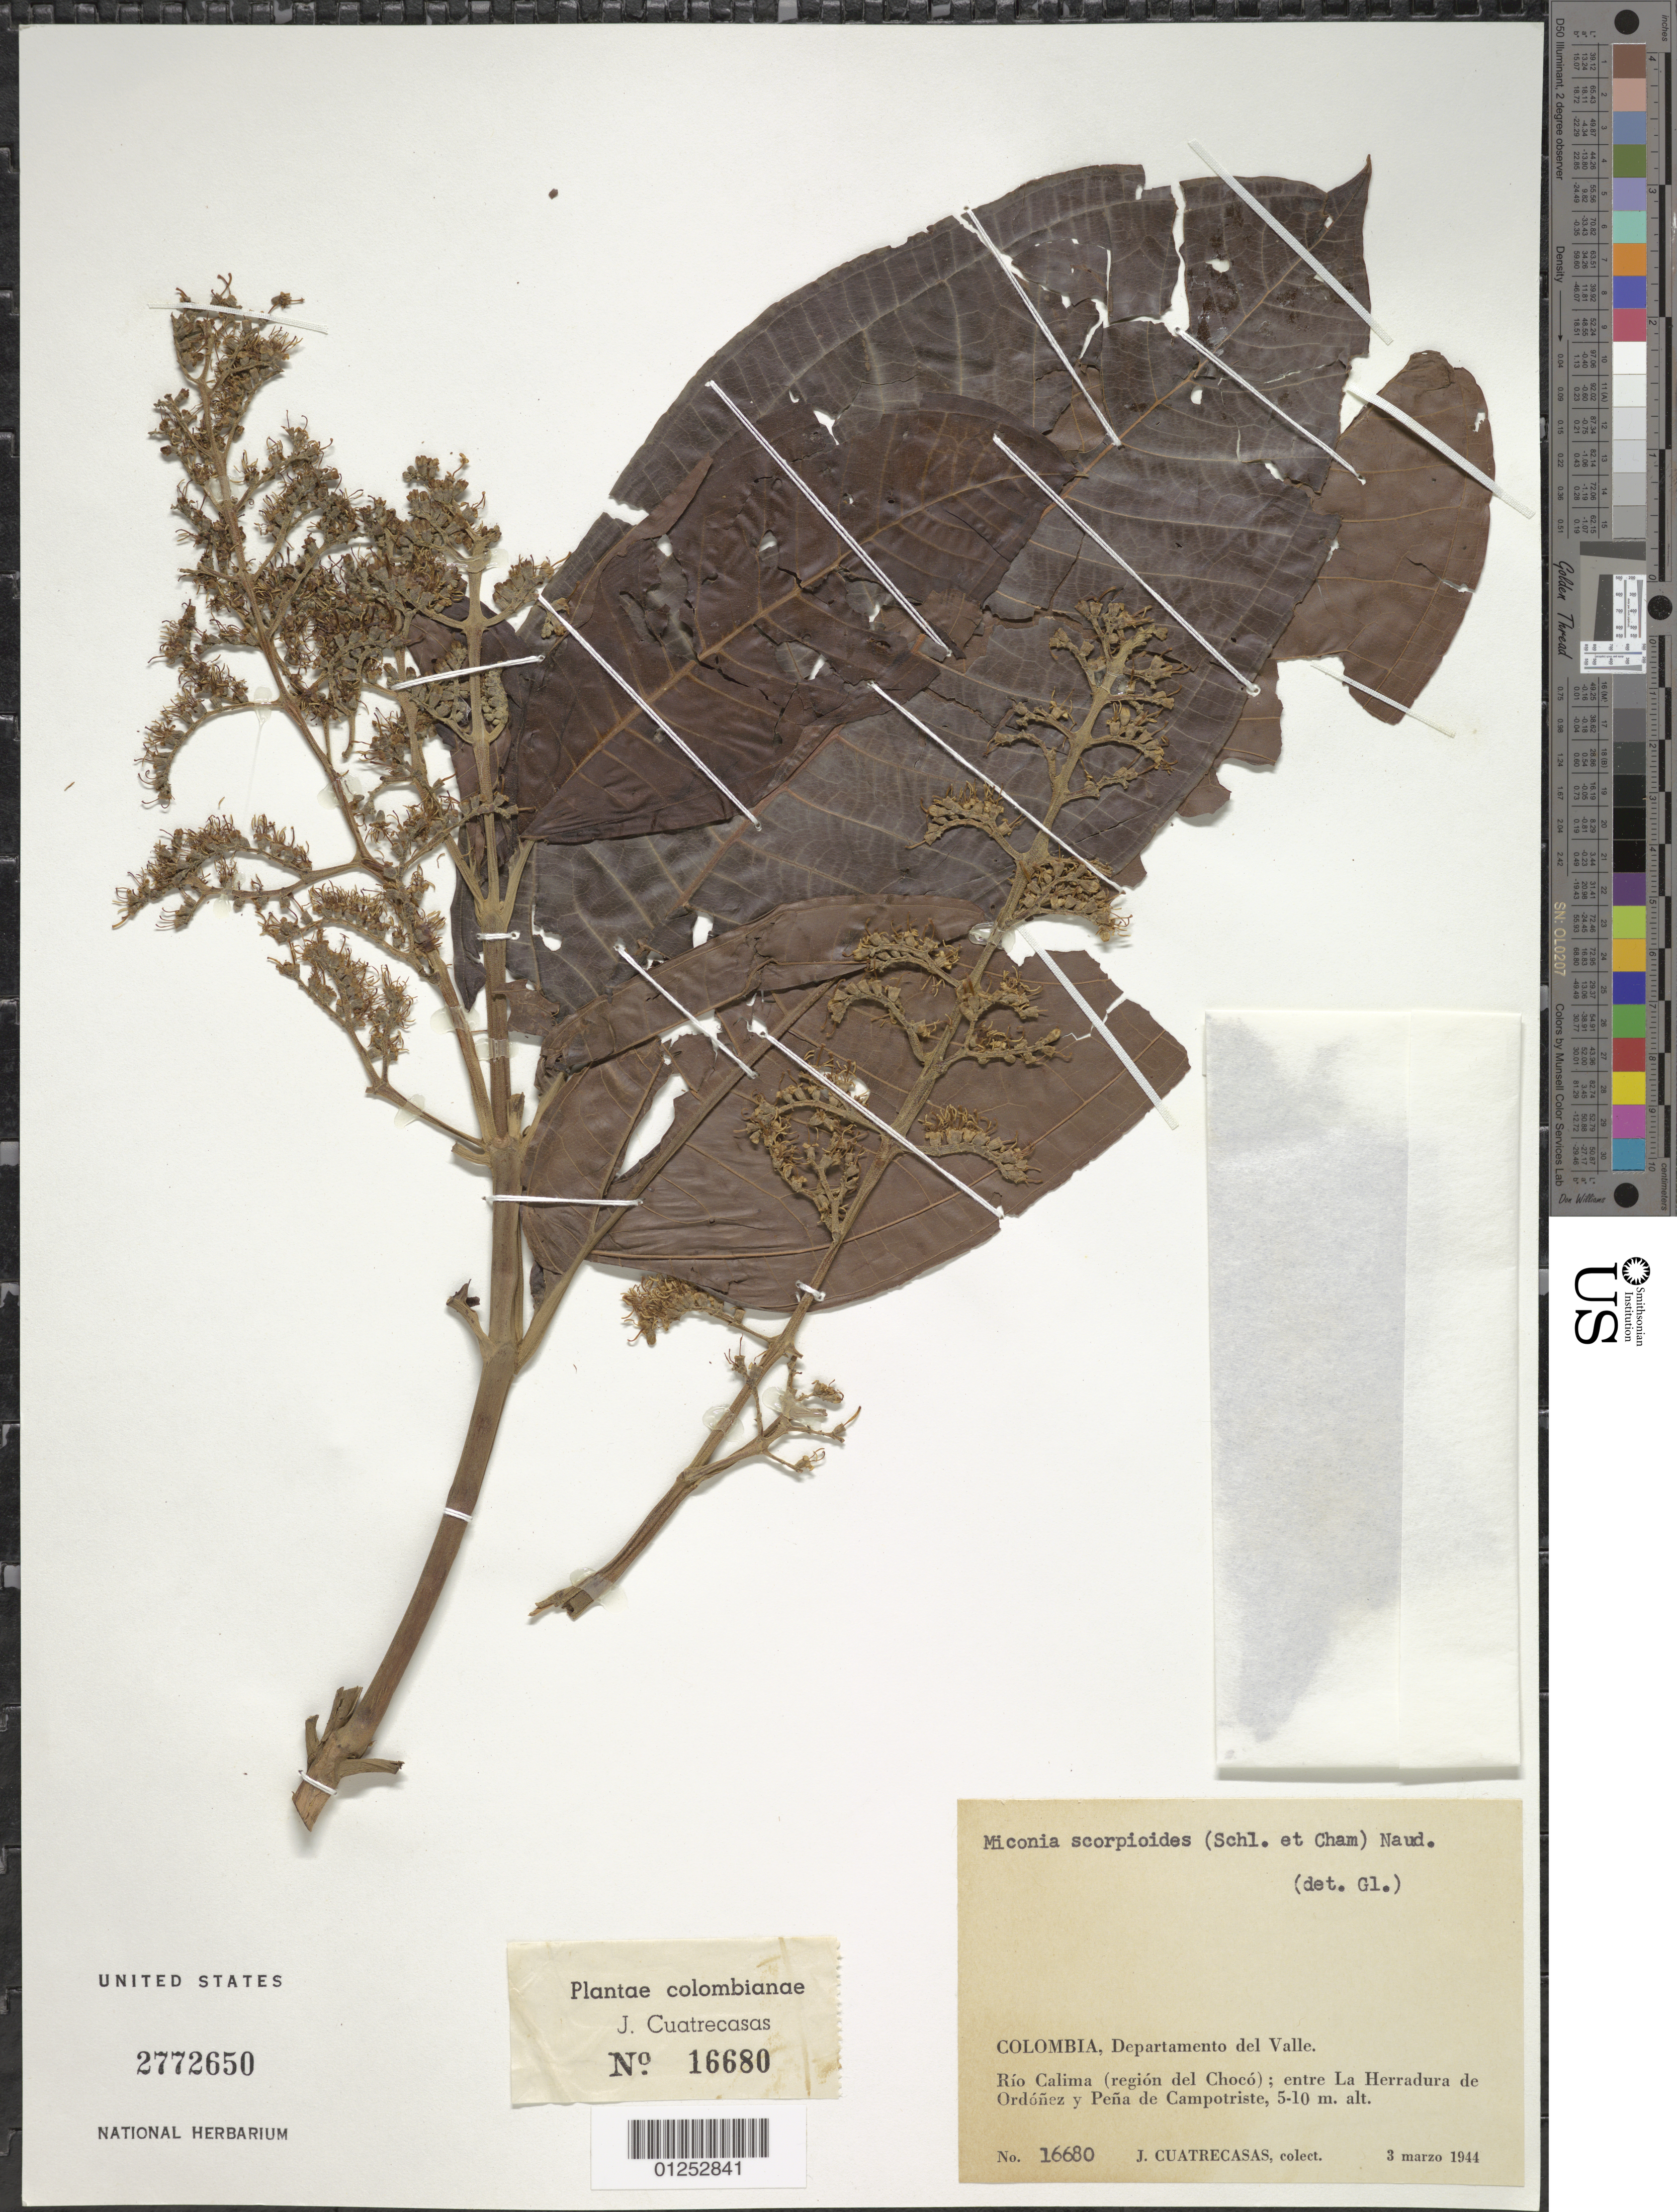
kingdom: Plantae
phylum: Tracheophyta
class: Magnoliopsida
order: Myrtales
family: Melastomataceae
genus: Miconia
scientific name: Miconia trinervia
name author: (Sw.) D. Don ex Loudon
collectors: J. Cuatrecasas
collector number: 16680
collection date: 1944-03-03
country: Colombia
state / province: Valle del Cauca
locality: Rio Calima (region del Choco); entre La Herradura de Ordonez y Pena de Campotriste.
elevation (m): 5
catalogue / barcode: US 2772650